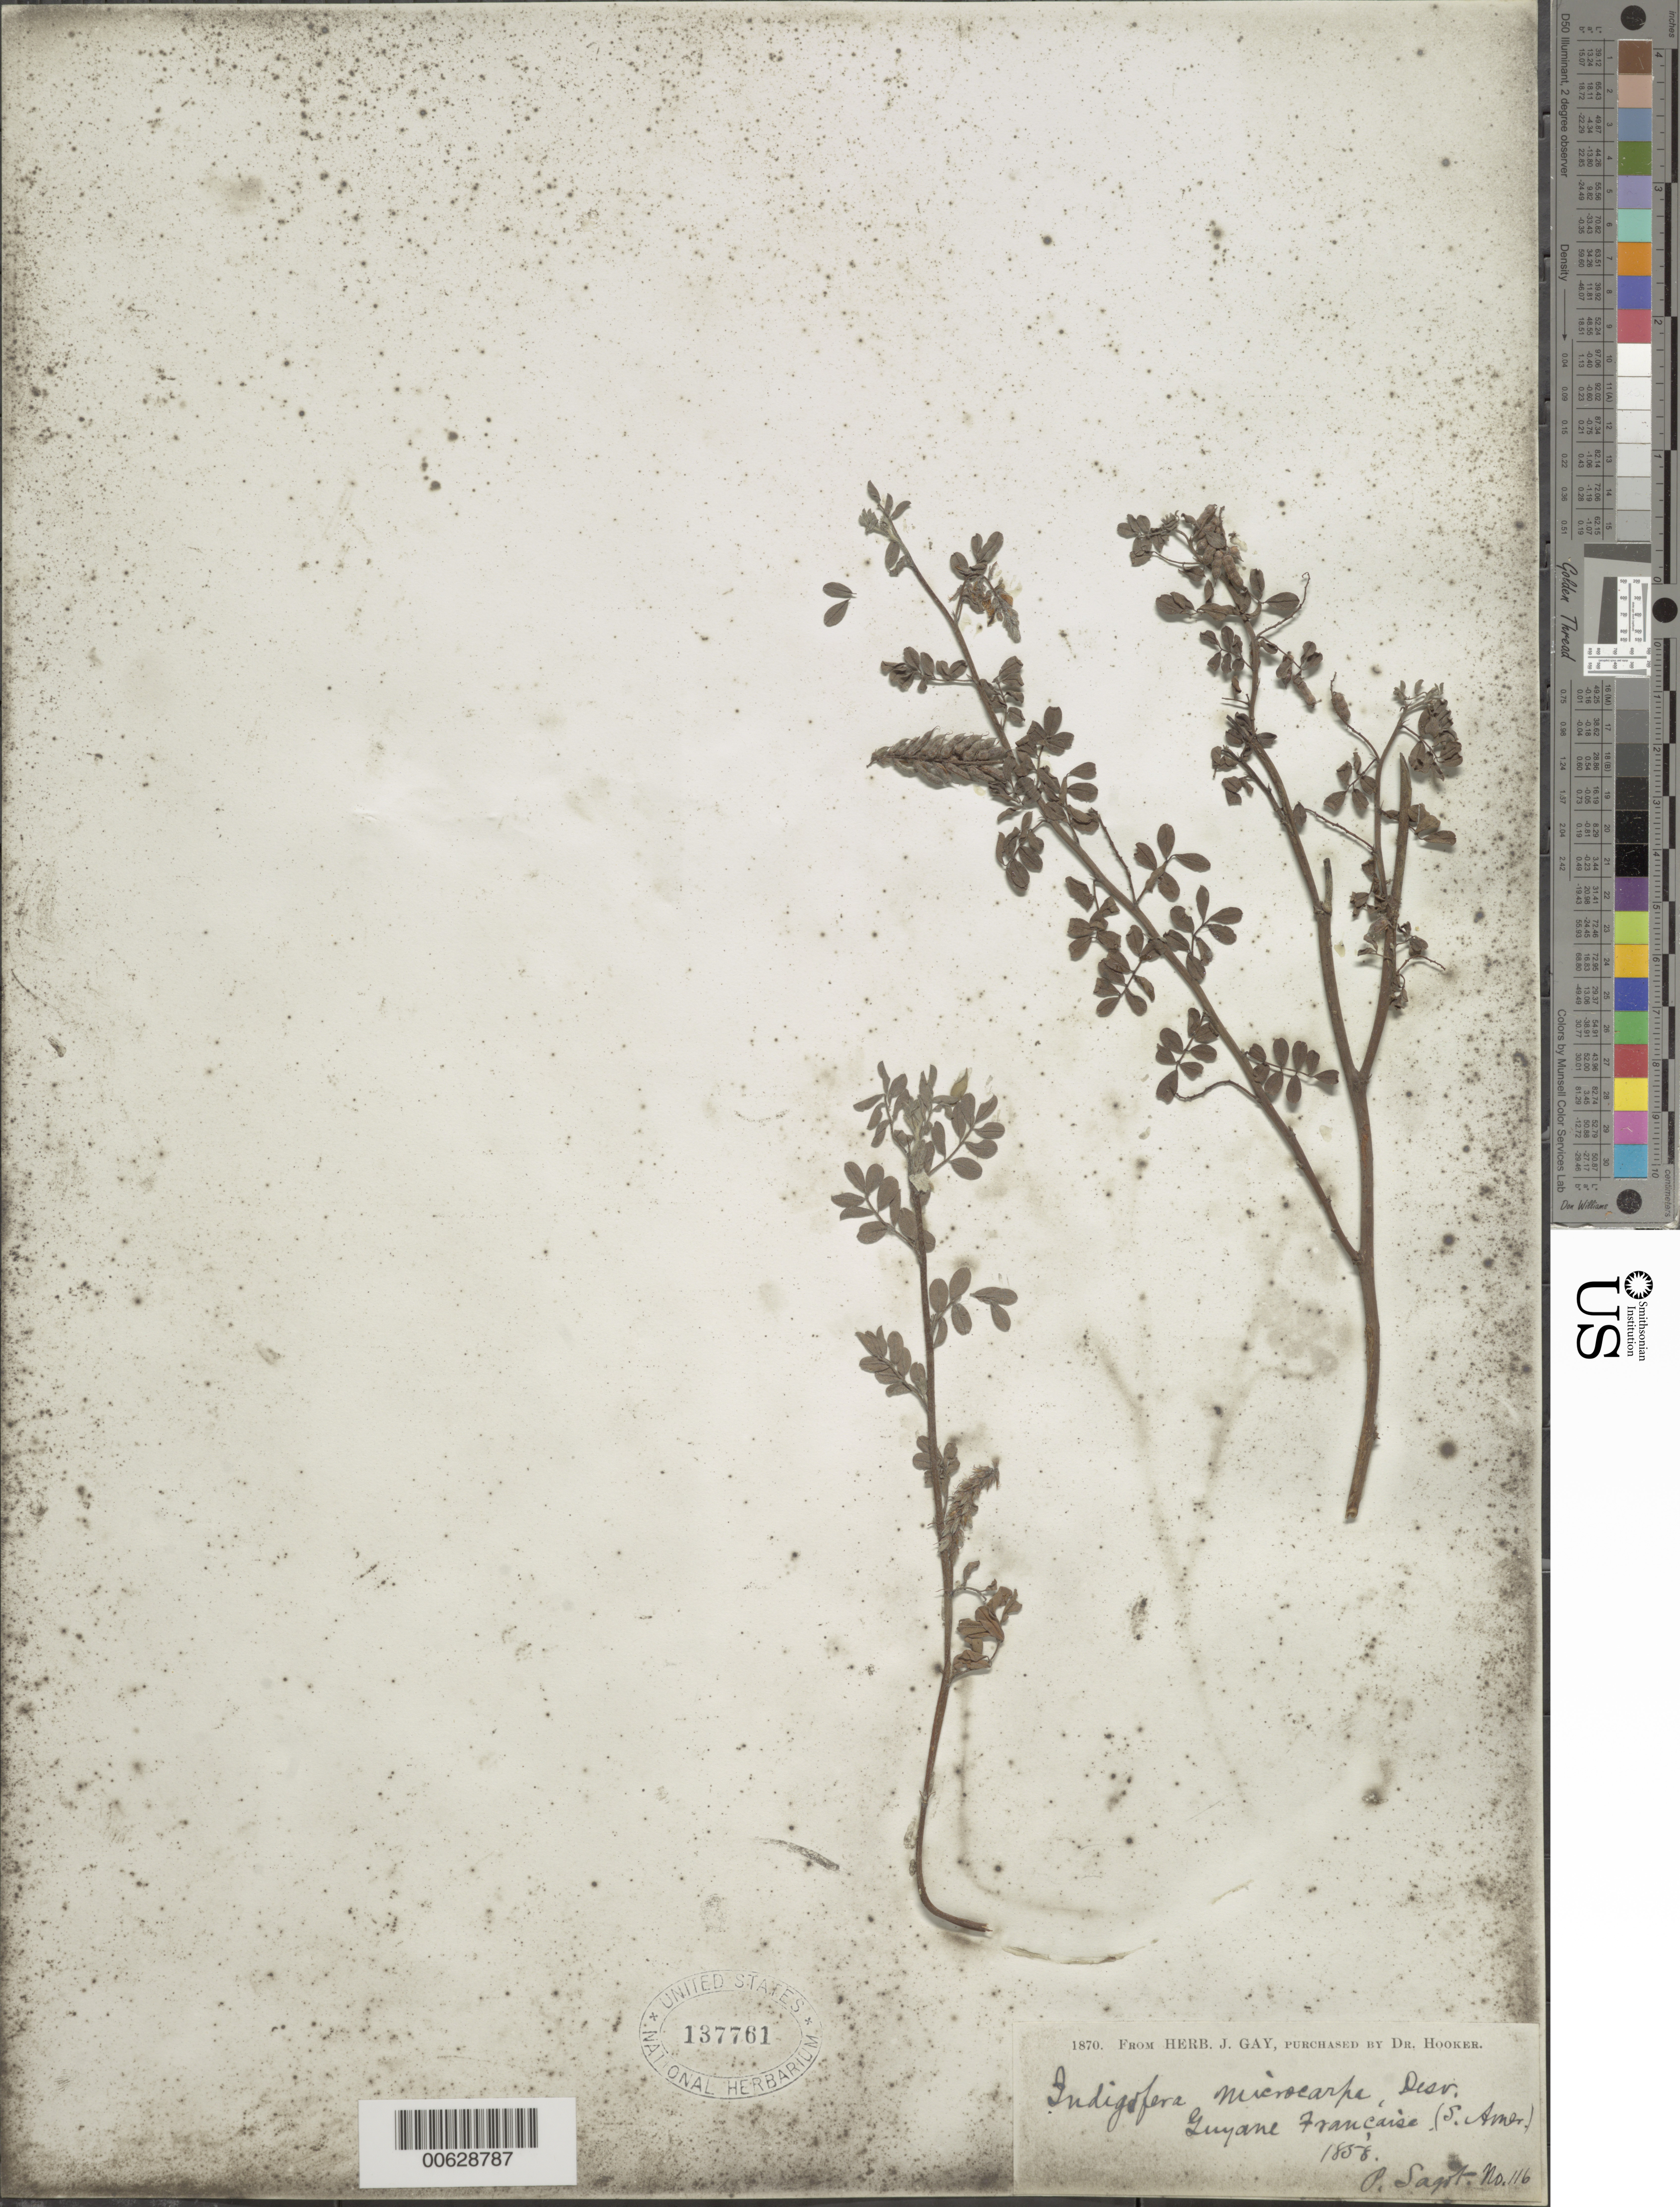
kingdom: Plantae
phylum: Tracheophyta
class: Magnoliopsida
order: Fabales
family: Fabaceae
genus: Indigofera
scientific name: Indigofera microcarpa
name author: Desv.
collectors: P. A. Sagot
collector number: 116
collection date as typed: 1858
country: French Guiana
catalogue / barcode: US 137761